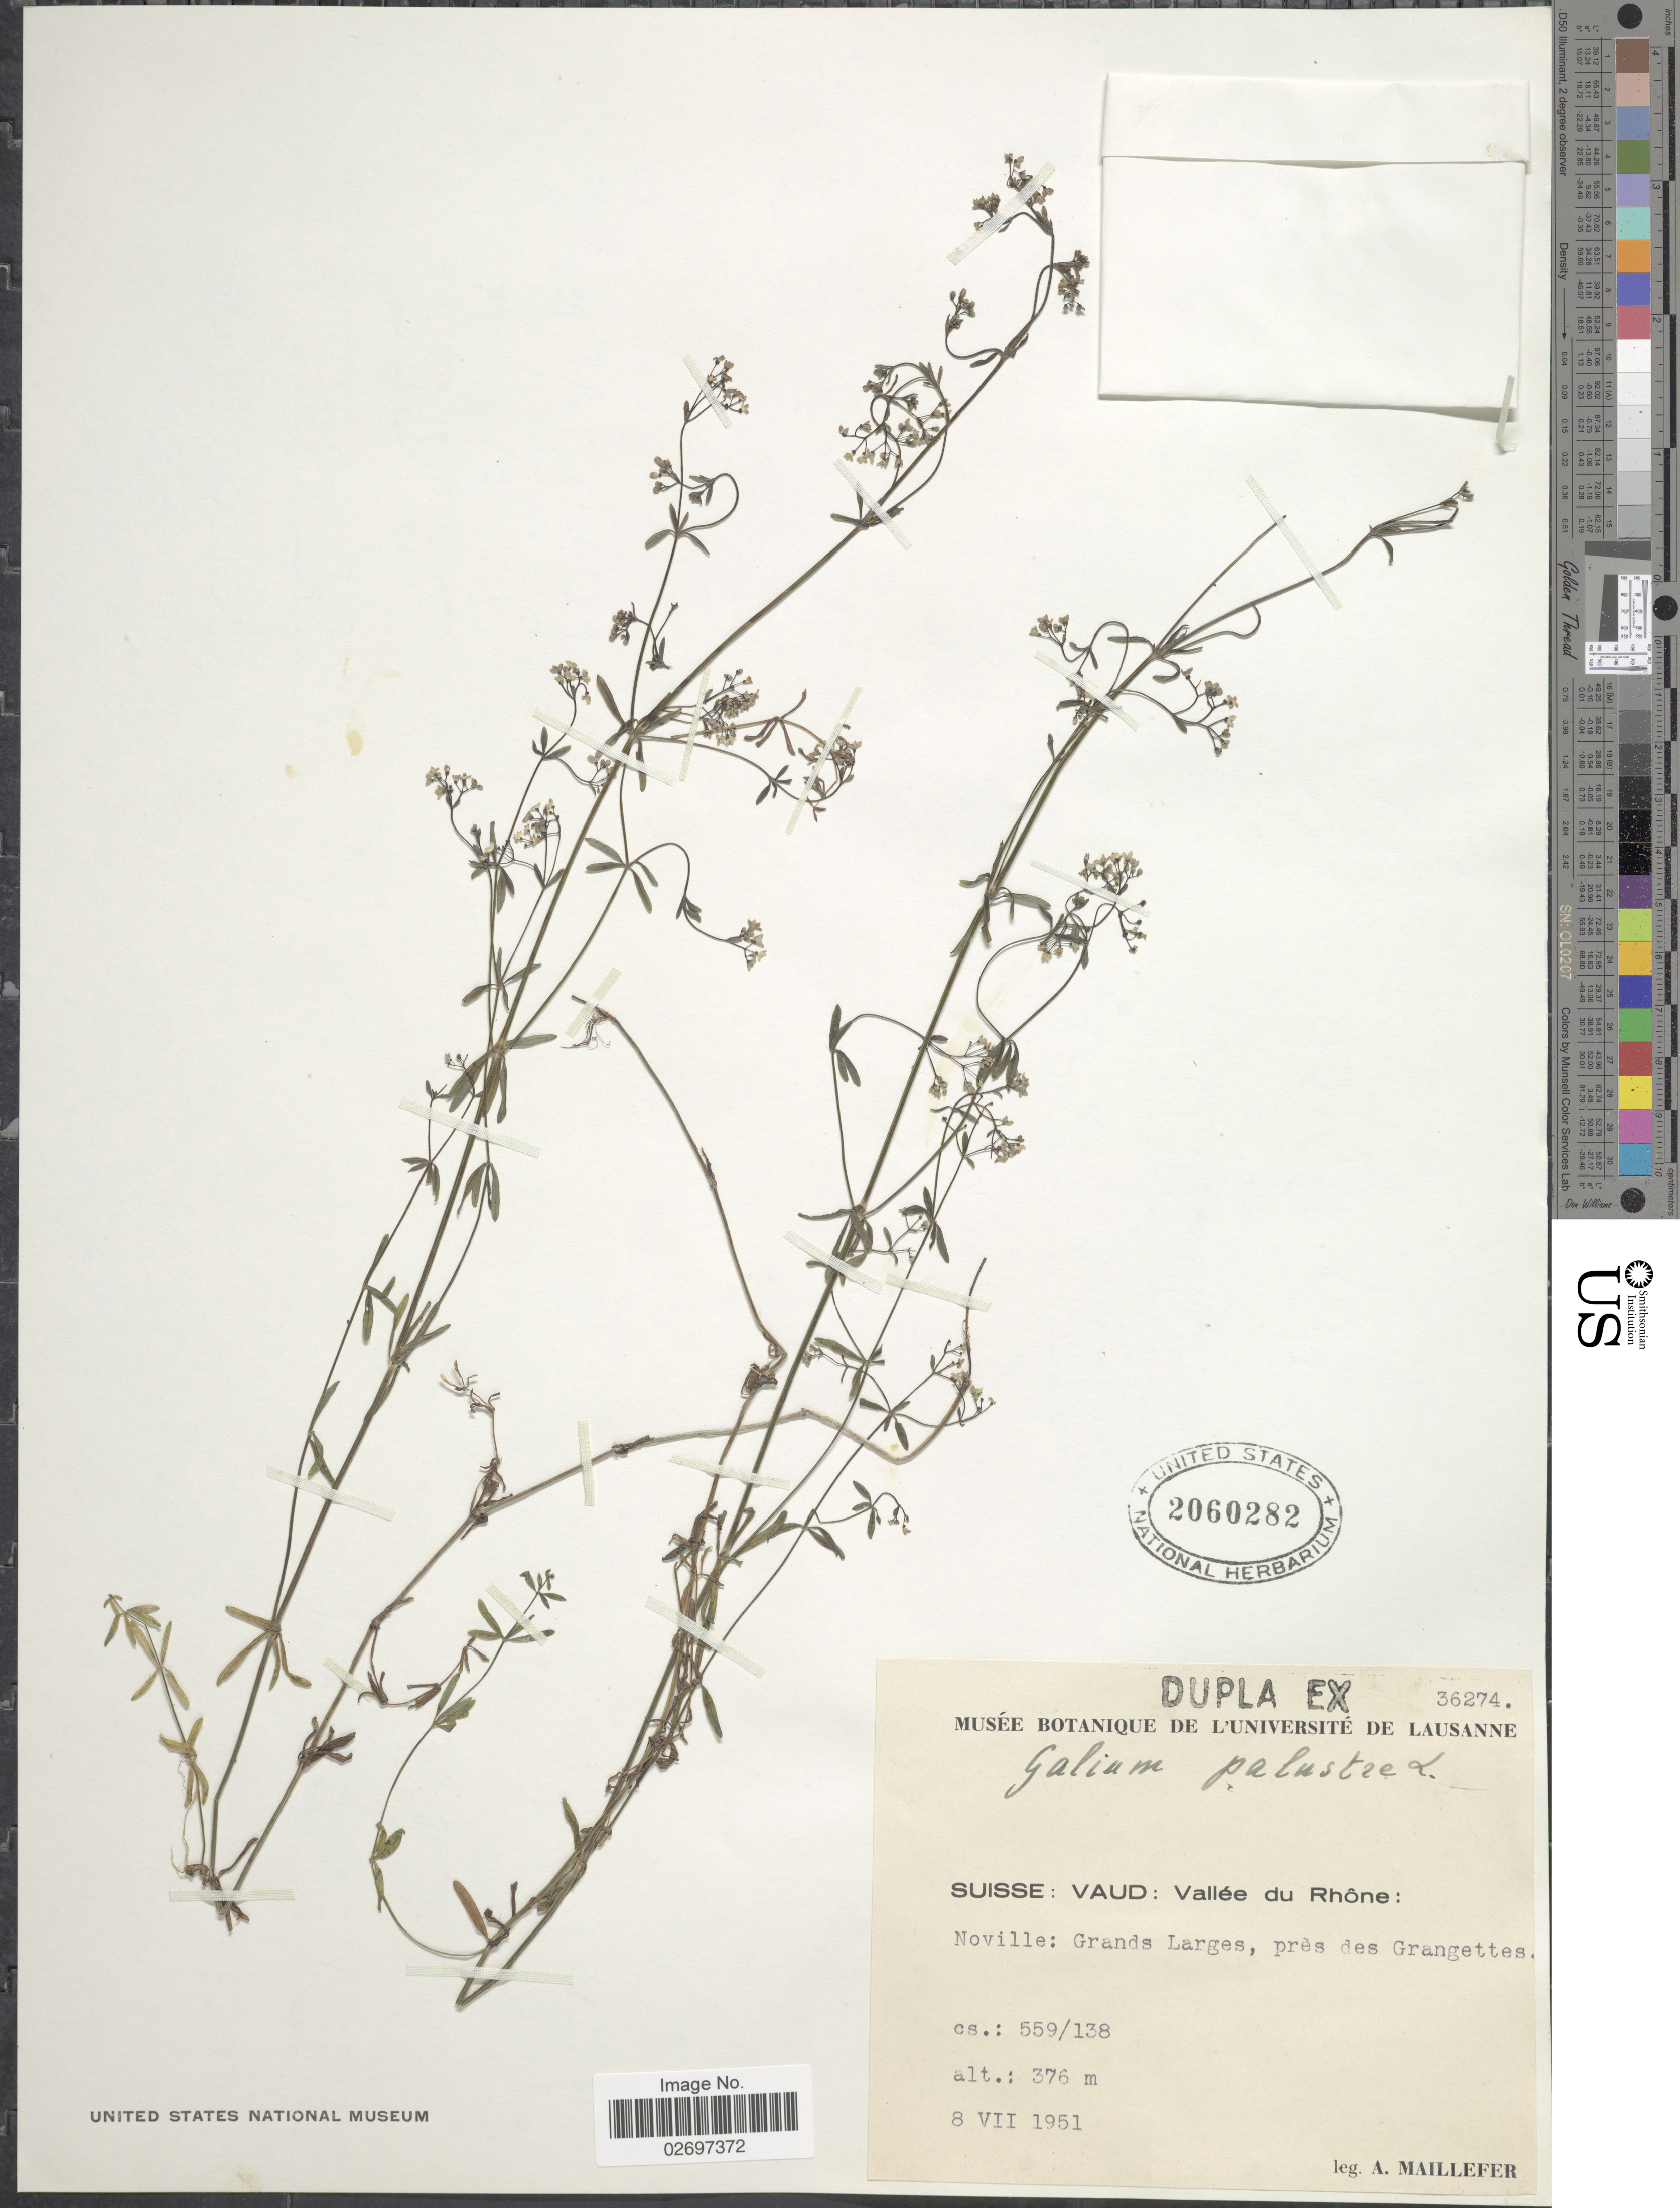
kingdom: Plantae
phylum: Tracheophyta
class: Magnoliopsida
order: Gentianales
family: Rubiaceae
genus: Galium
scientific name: Galium palustre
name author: L.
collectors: A. Maillefer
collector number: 36274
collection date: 1951-07-08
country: Switzerland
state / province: Vaud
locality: Suisse: Vallée du Rhône: Noville: Grands Larges, près des Grangettes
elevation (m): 376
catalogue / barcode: US 2060282